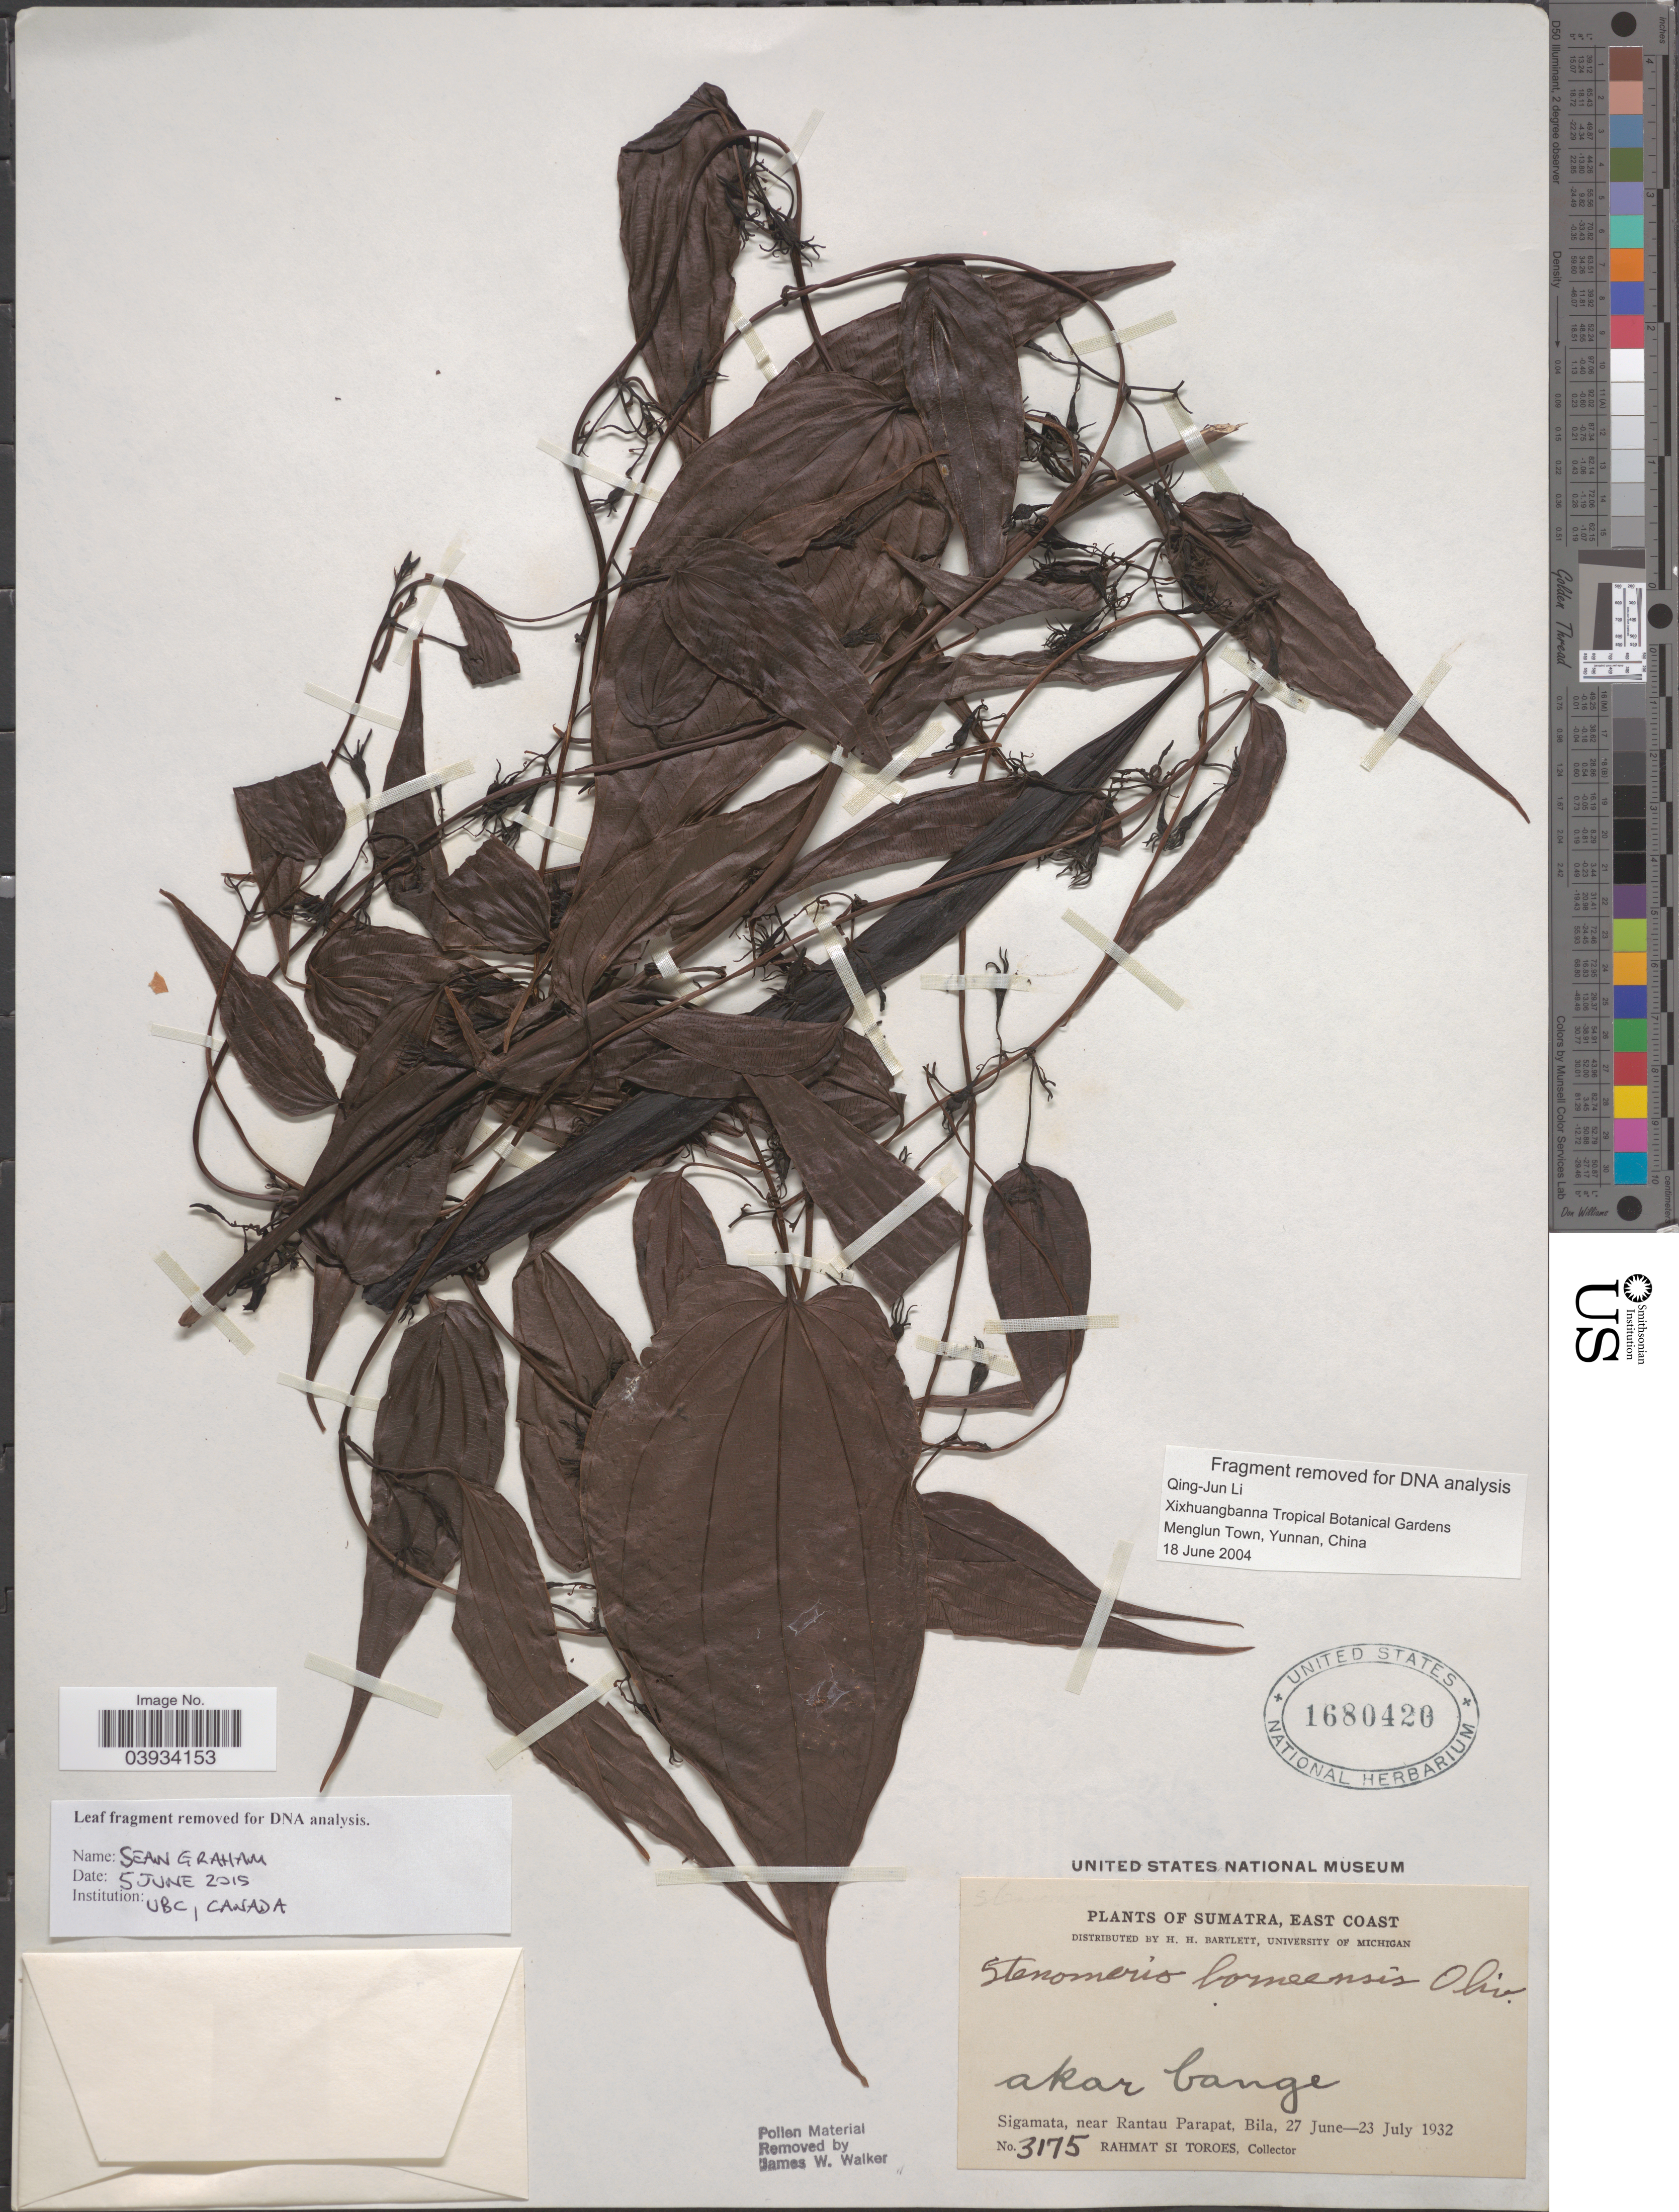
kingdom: Plantae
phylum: Tracheophyta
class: Liliopsida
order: Dioscoreales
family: Dioscoreaceae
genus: Stenomeris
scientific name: Stenomeris borneensis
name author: Oliv.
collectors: Rahmat Si Boeea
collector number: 3175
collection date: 1932-06-27/1932-07-23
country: Indonesia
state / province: Sumatra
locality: East Coast. Sigamata, near Rantau Parapat, Bila.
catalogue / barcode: US 1680420